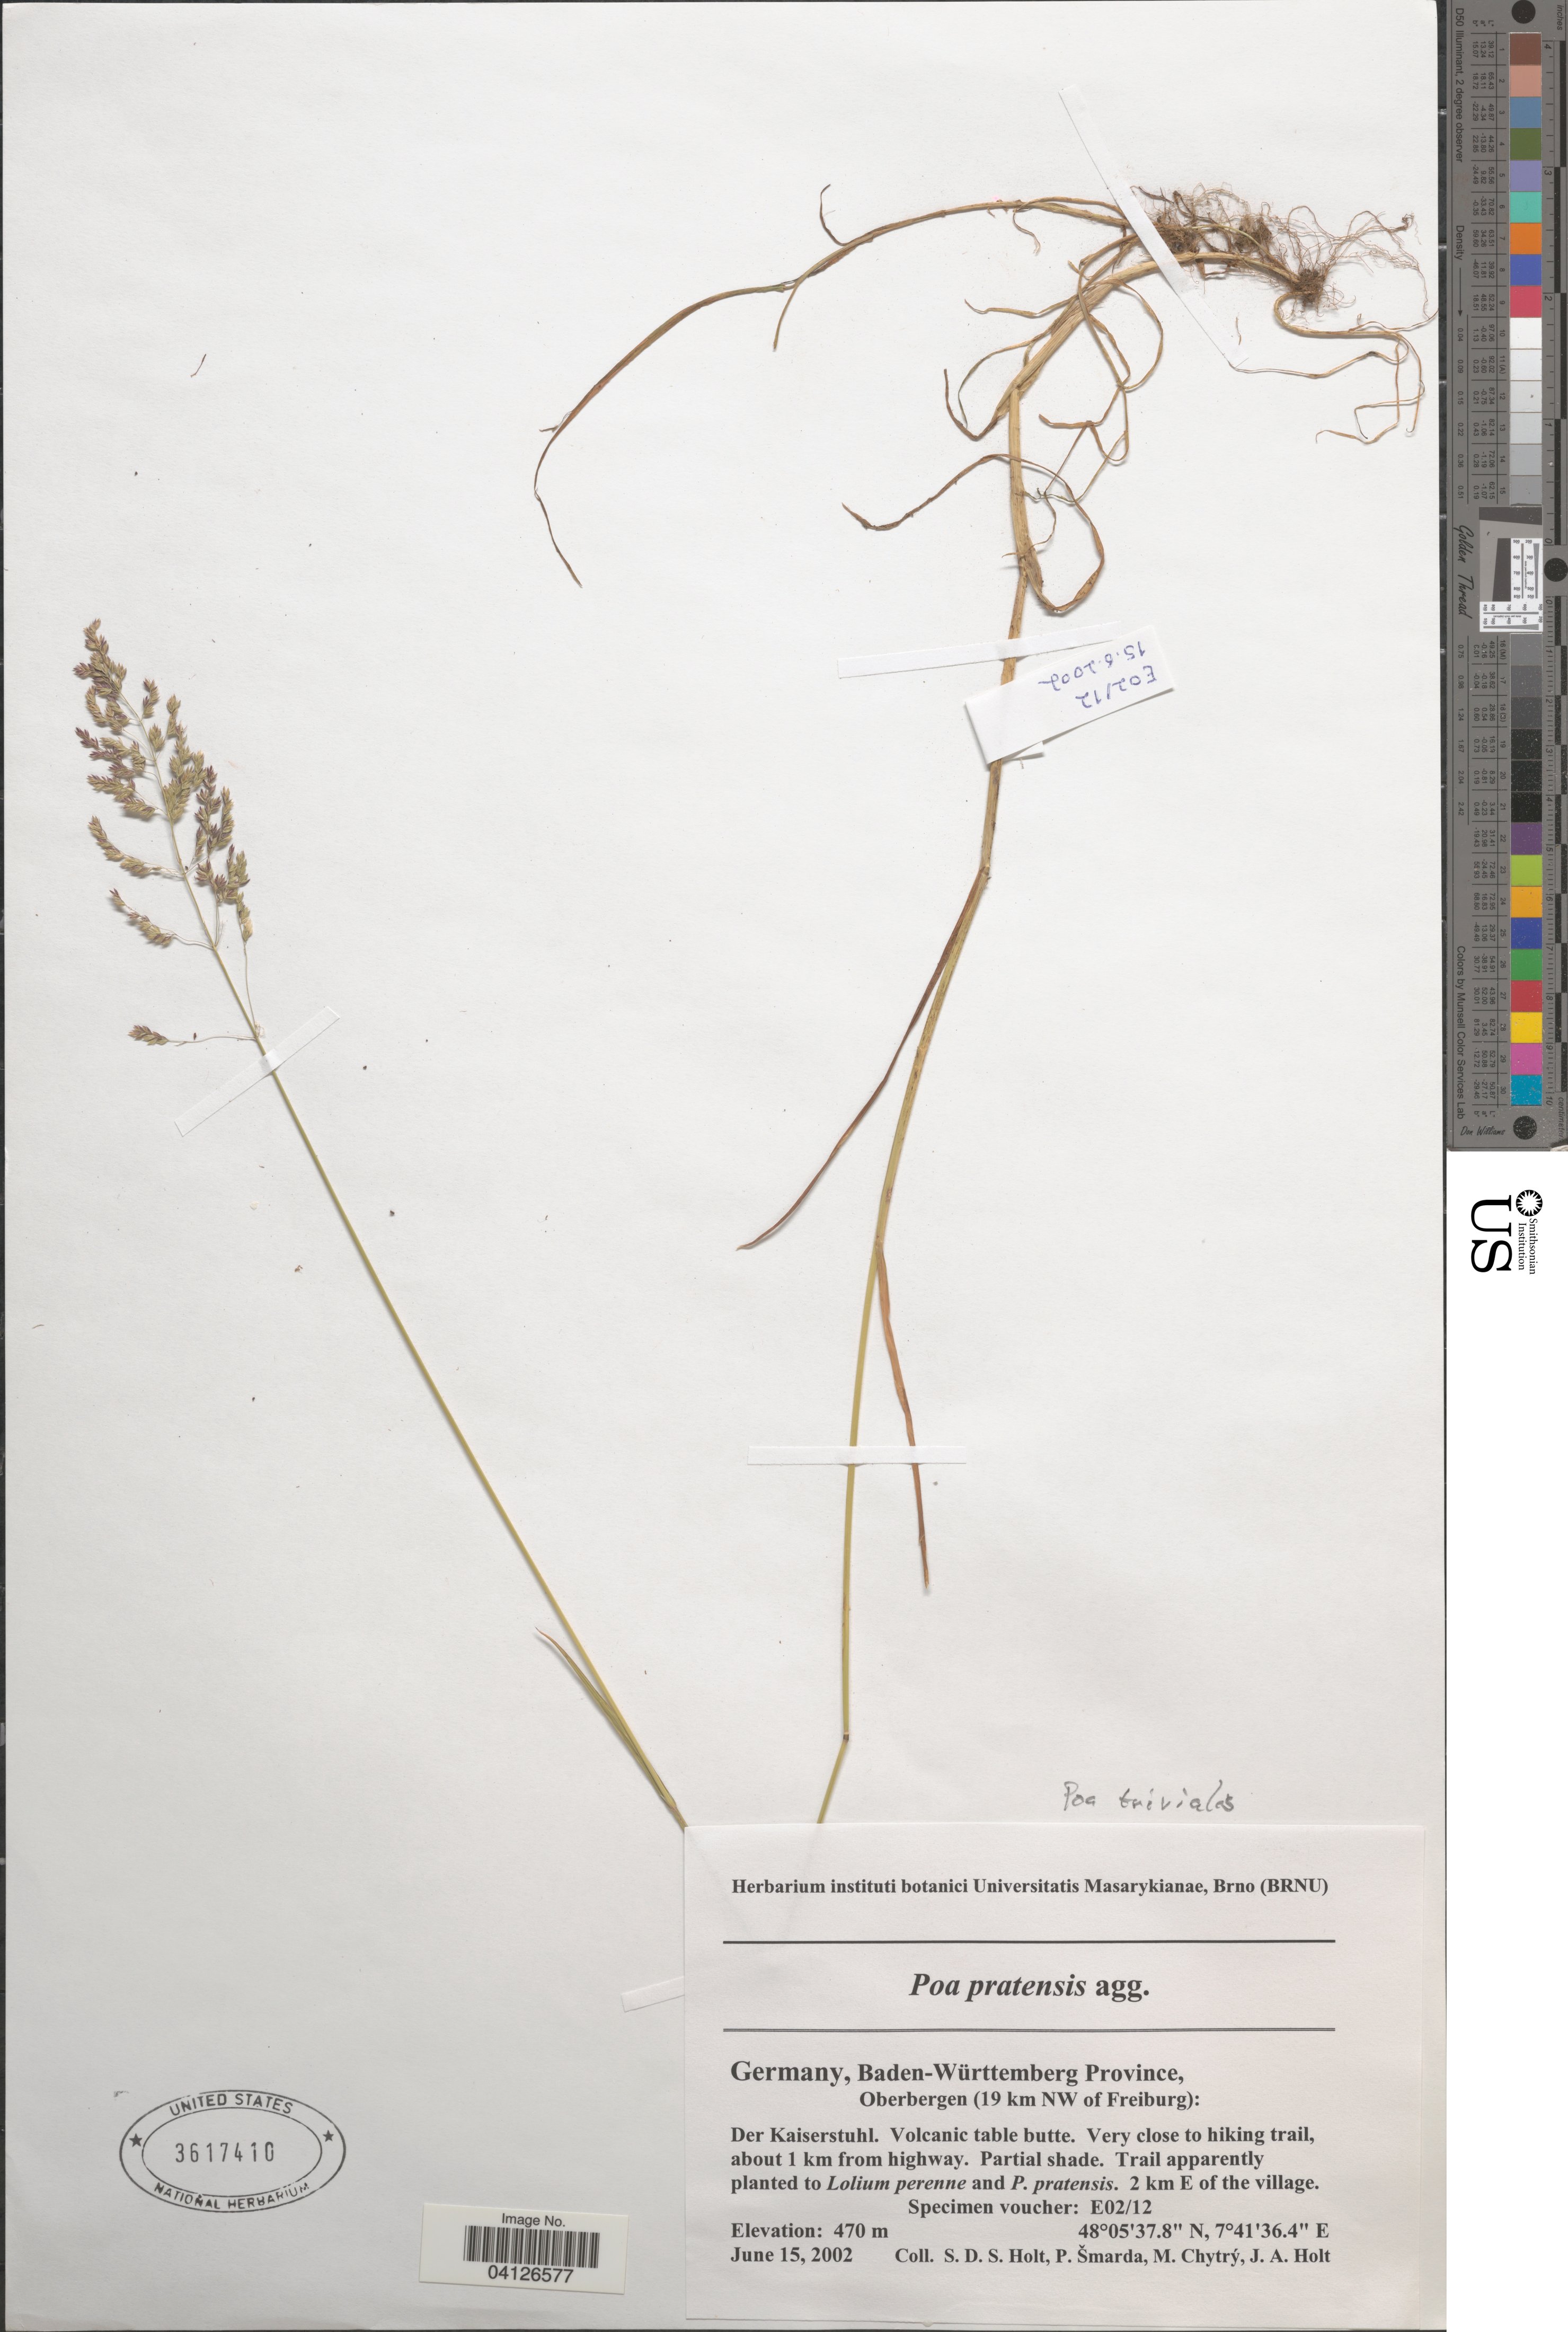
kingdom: Plantae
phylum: Tracheophyta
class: Liliopsida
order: Poales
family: Poaceae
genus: Poa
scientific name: Poa trivialis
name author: L.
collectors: S. Holt, P. Smarda, M. Chytrý & J. A. Holt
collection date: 2002-06-15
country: Germany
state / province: Baden-Württemberg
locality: Oberbergen (19 km NW of Freiburg): Der Kaisertuhl. Very close to hiking trail, about 1 km from highway. 2 km E of the village.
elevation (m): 470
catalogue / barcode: US 3617410